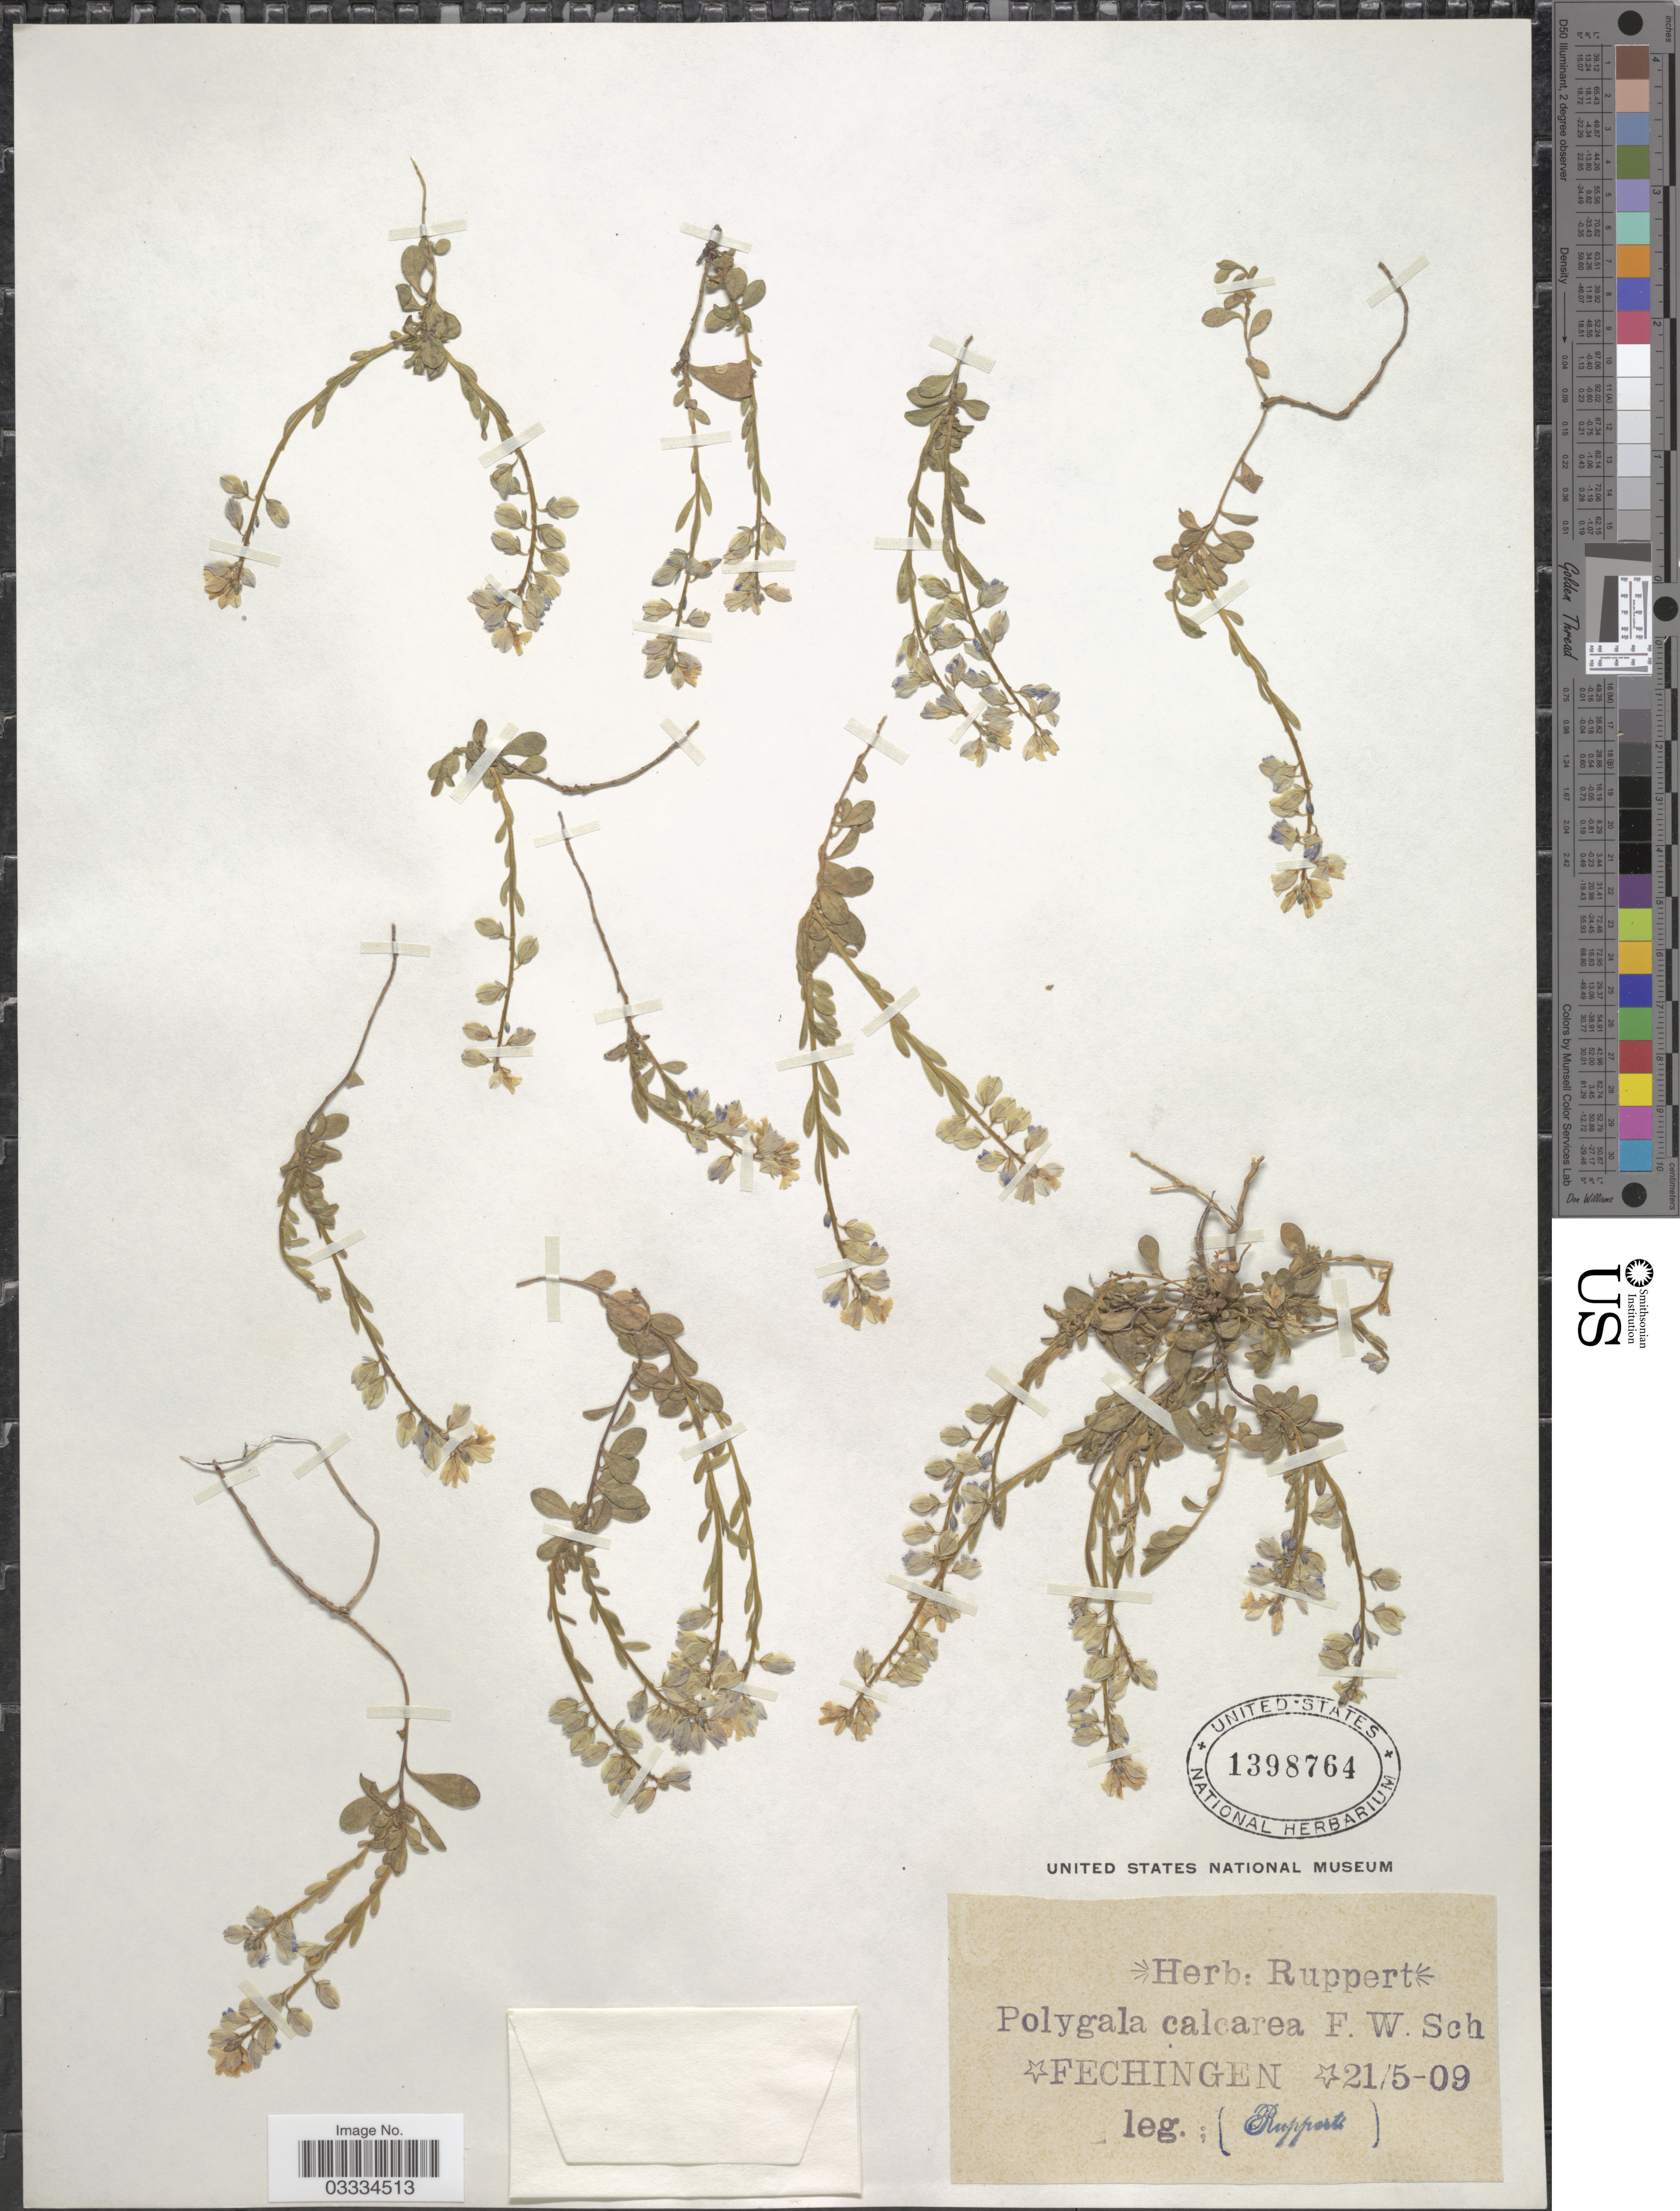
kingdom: Plantae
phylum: Tracheophyta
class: Magnoliopsida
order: Fabales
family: Polygalaceae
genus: Polygala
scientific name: Polygala calcarea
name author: F.W. Schultz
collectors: Ruppert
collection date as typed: Transcribed d/m/y: 21/5/9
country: Germany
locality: Fechingen.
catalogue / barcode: US 1398764